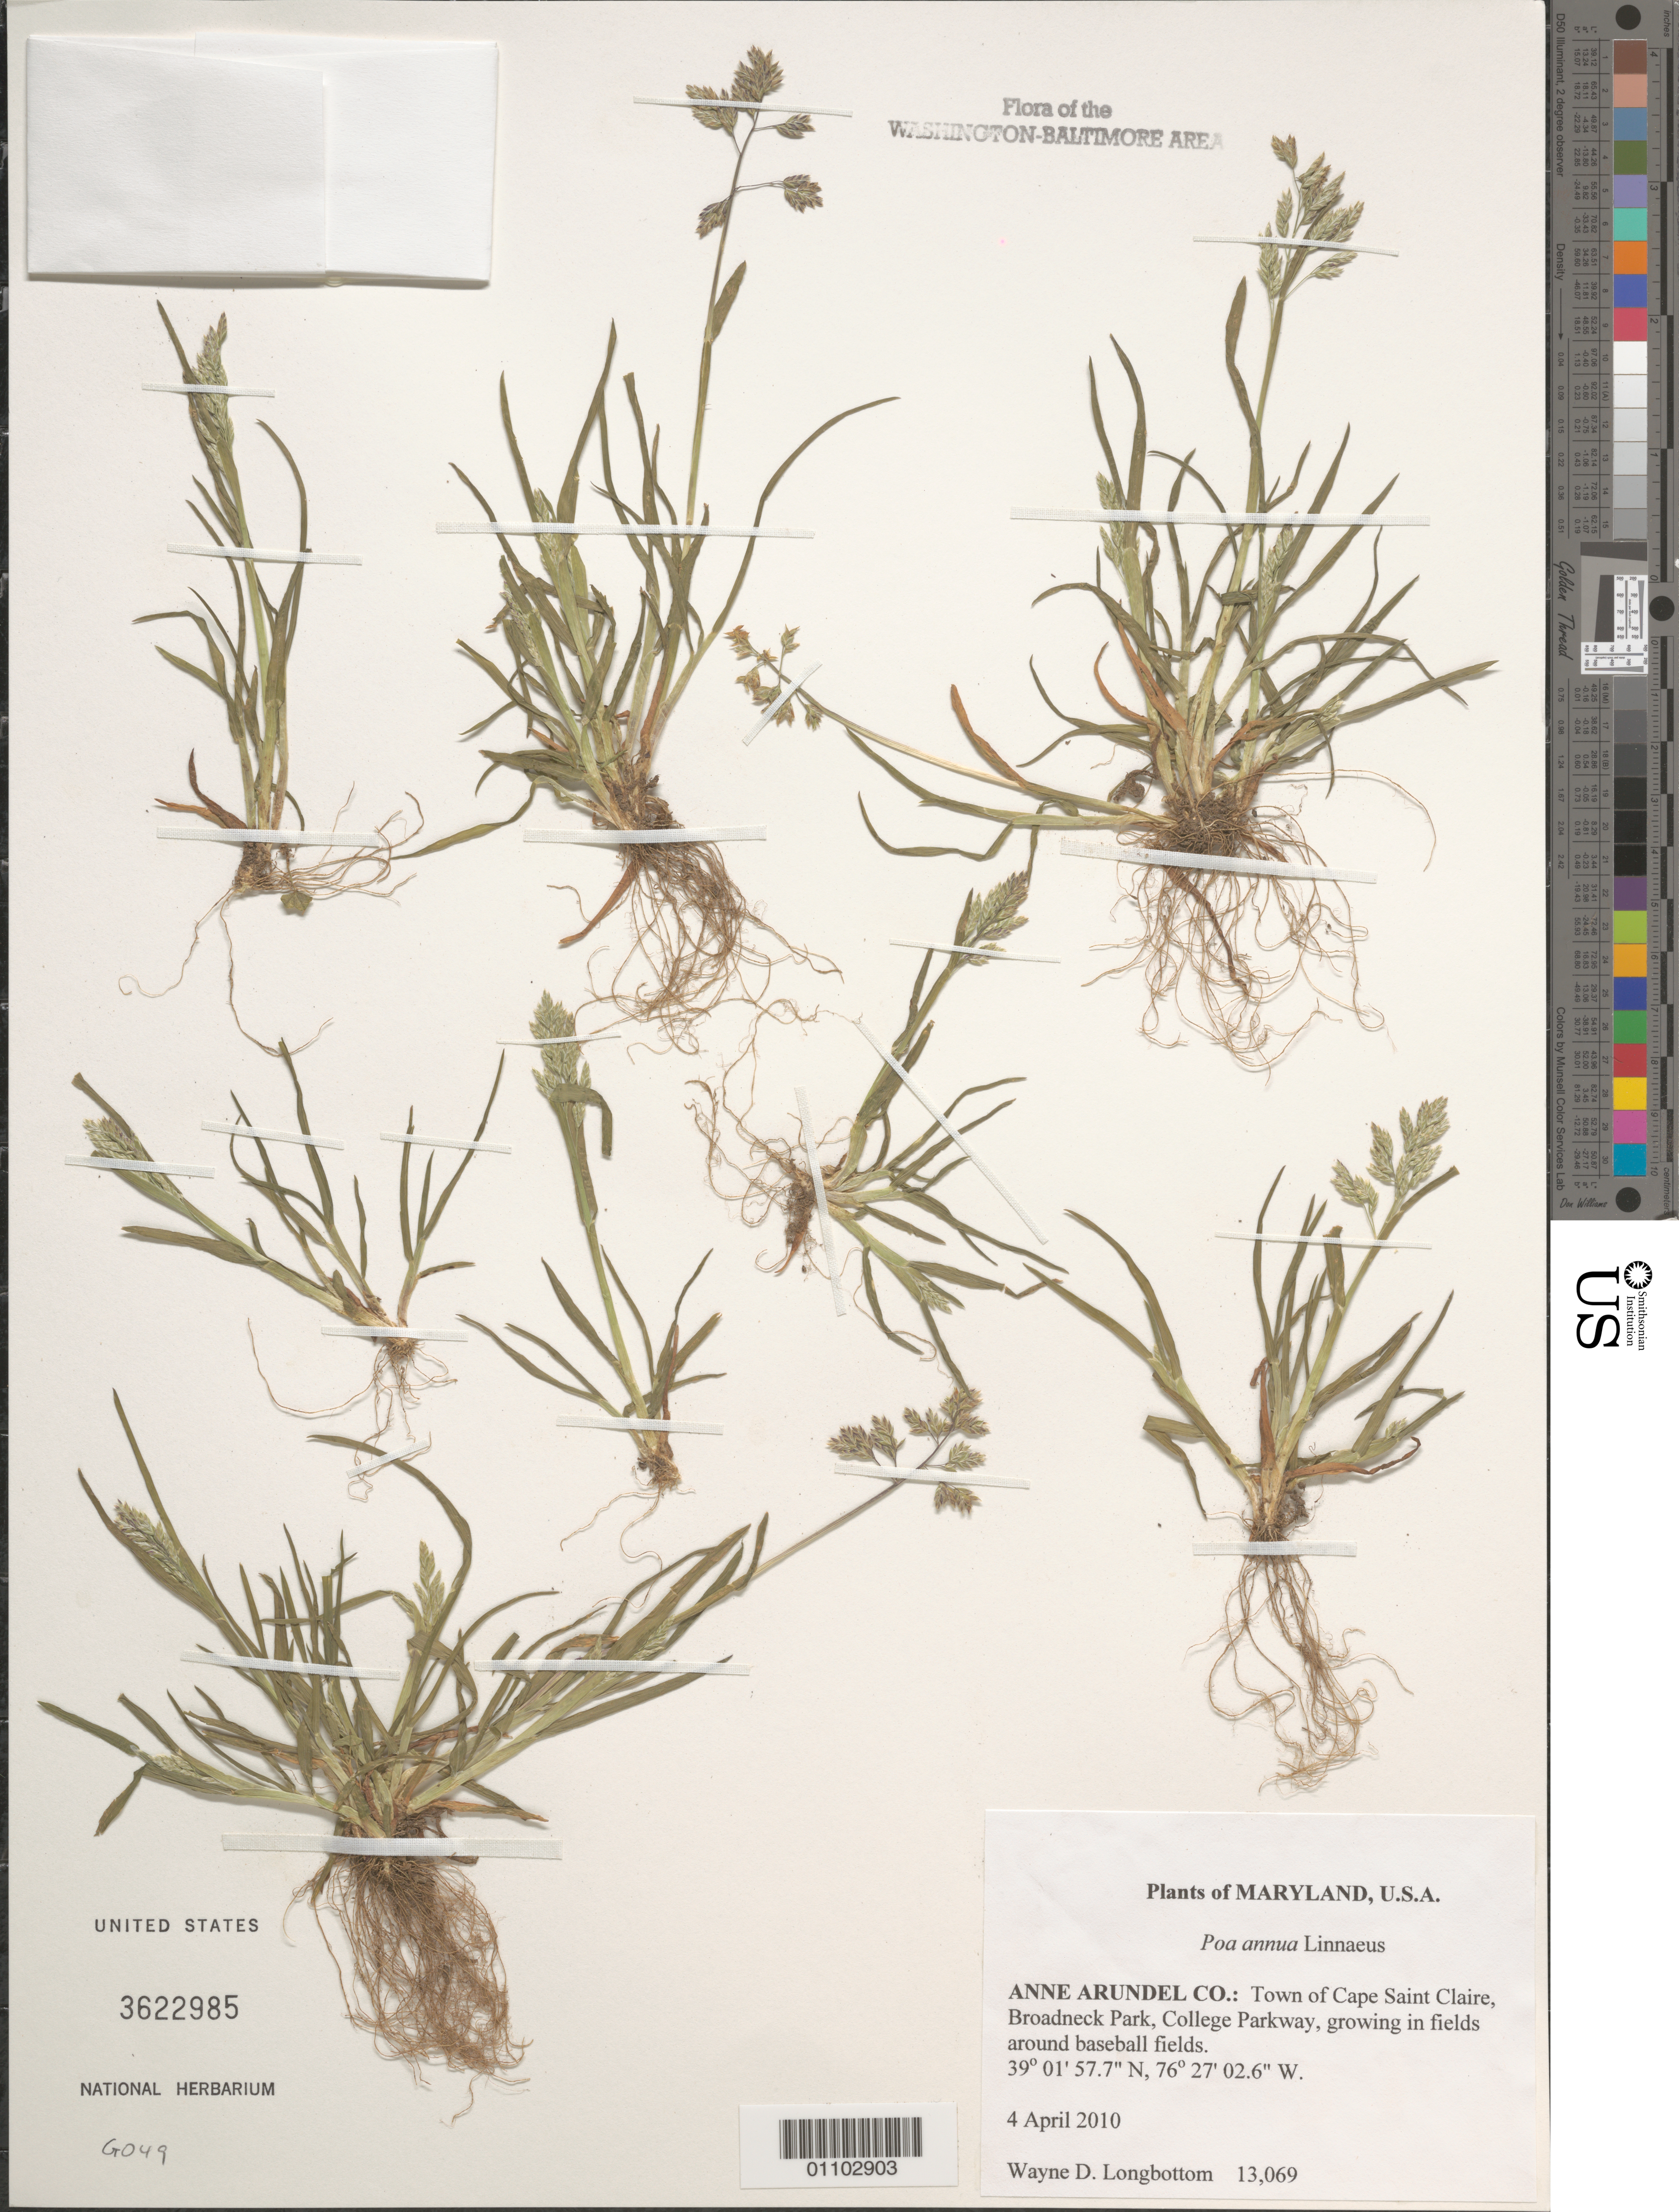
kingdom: Plantae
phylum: Tracheophyta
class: Liliopsida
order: Poales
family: Poaceae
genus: Poa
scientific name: Poa annua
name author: L.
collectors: W. D. Longbottom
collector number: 13069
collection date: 2010-04-04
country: United States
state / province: Maryland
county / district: Anne Arundel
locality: Town of Cape Saint Claire, Broadneck Park, College Parkway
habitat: Growing in fields around baseball fields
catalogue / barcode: US 3622985